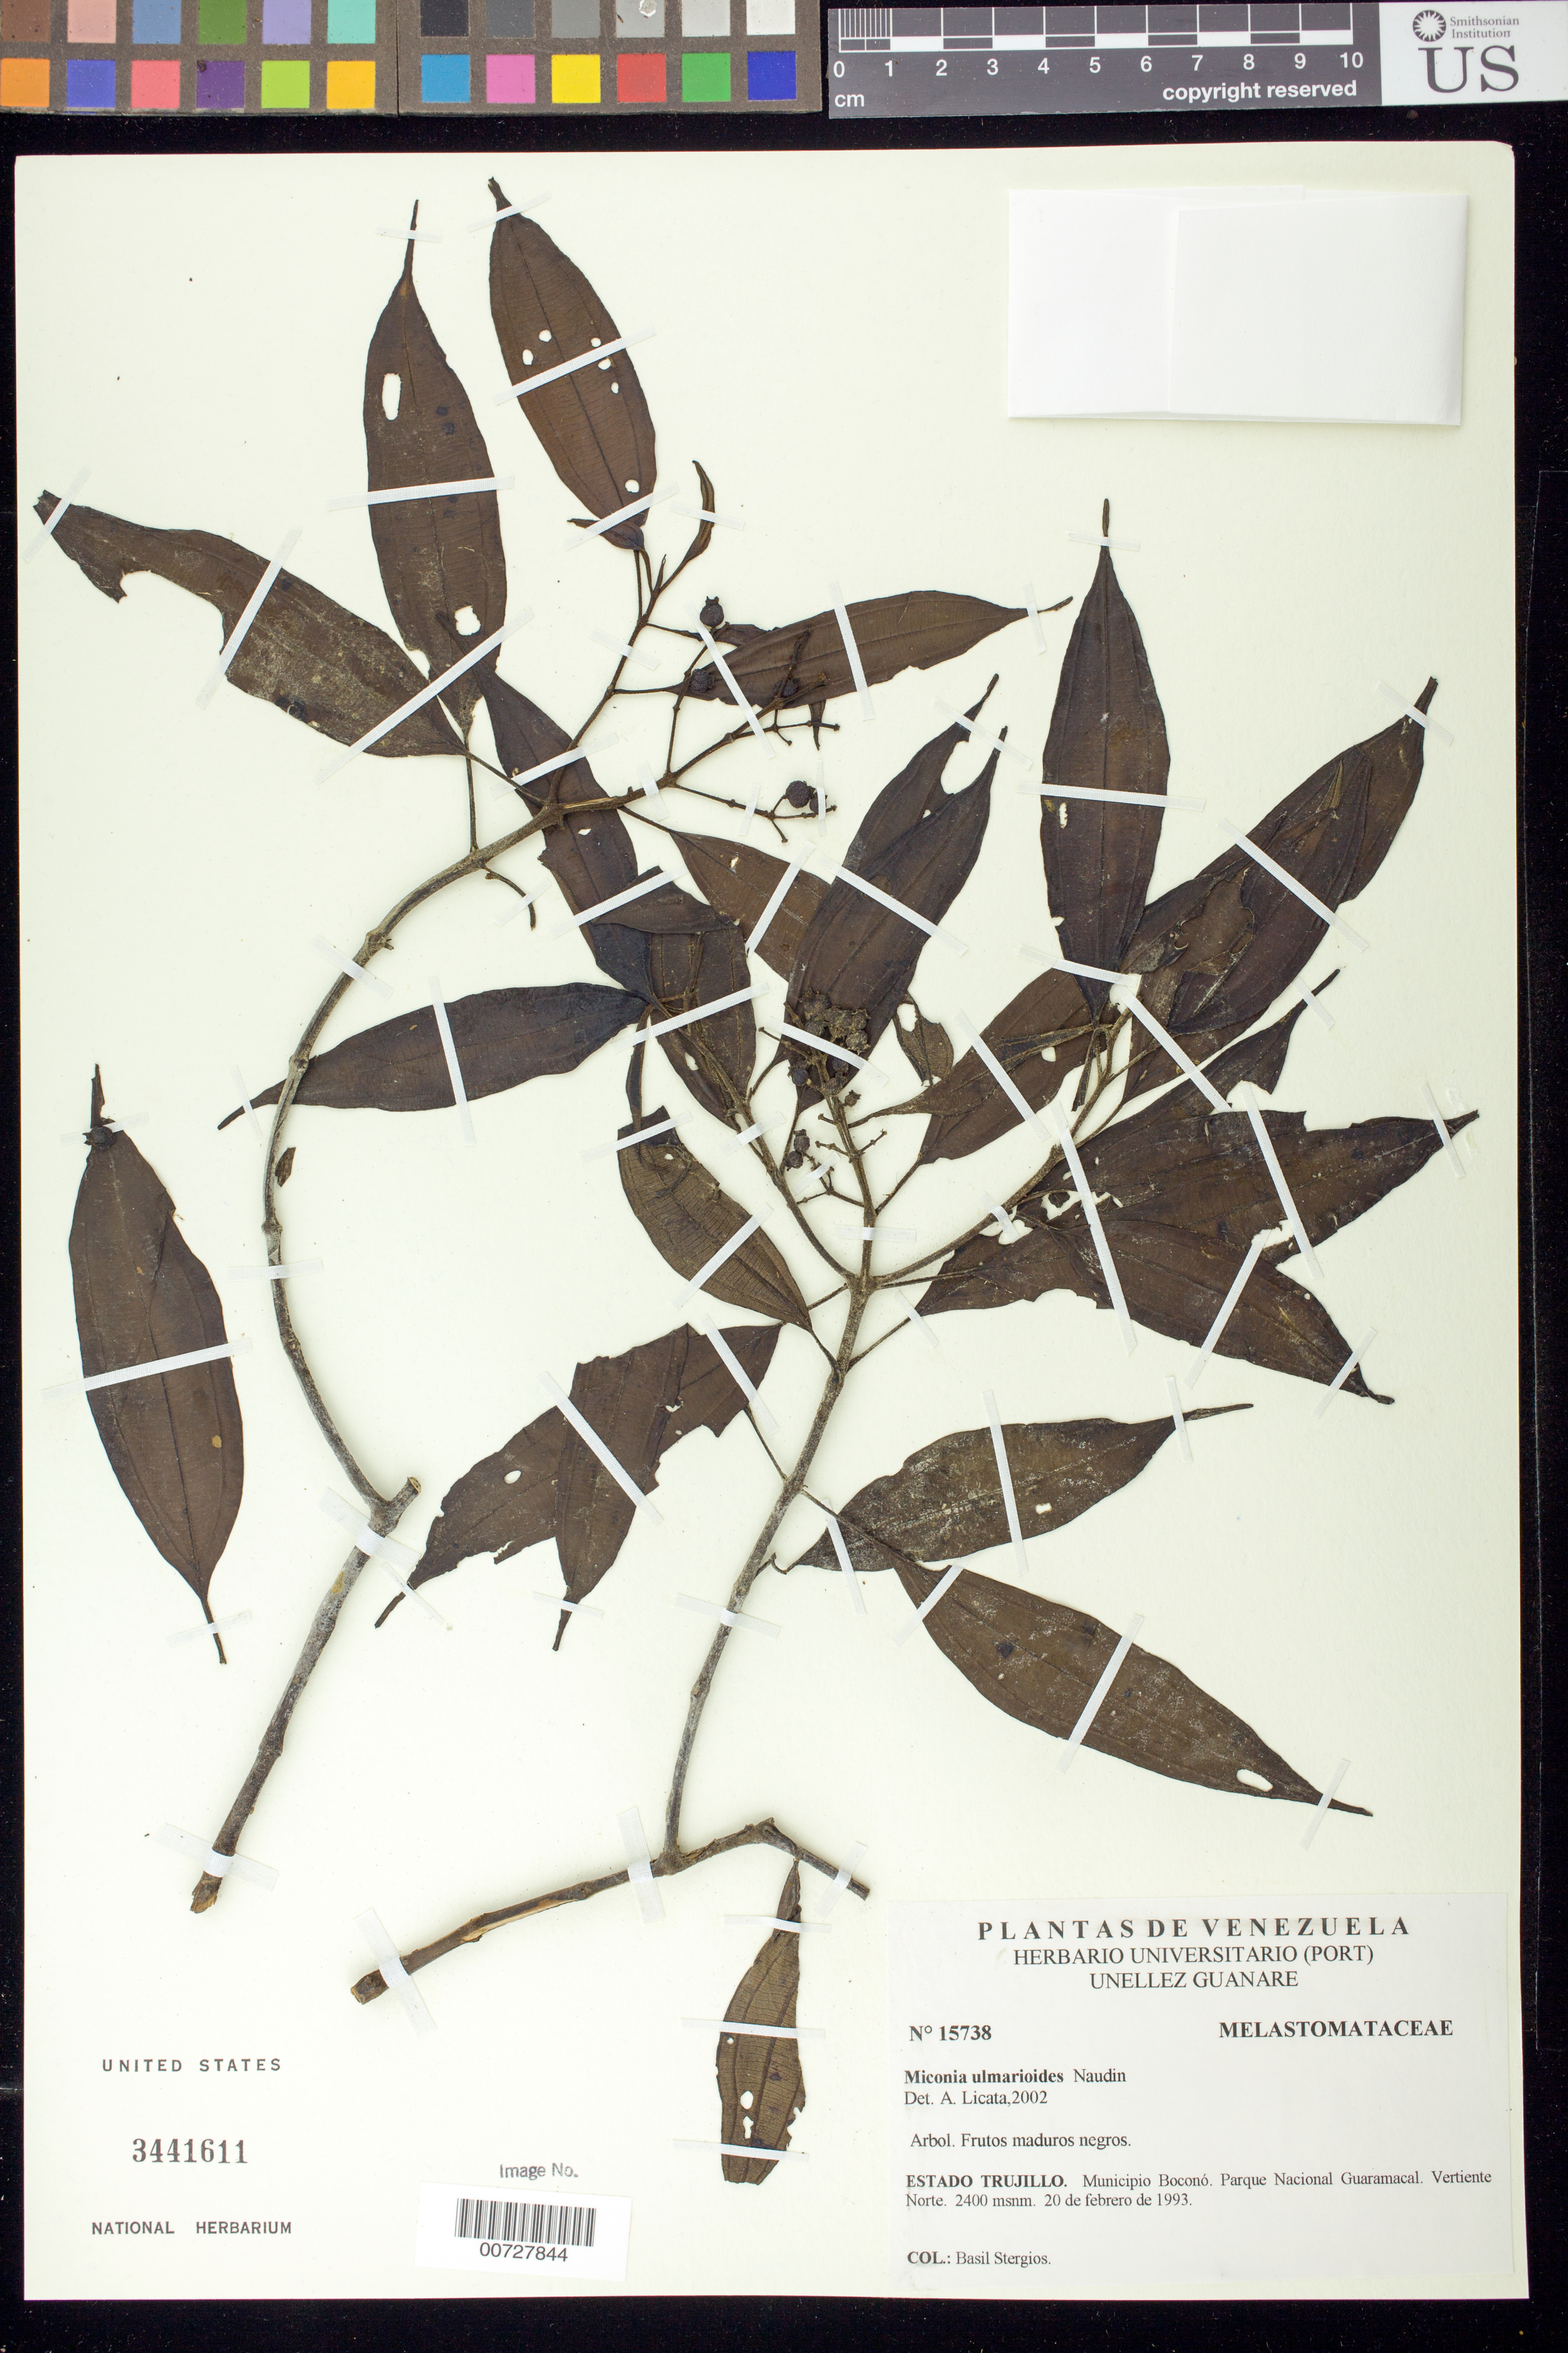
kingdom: Plantae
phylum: Tracheophyta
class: Magnoliopsida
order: Myrtales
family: Melastomataceae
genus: Miconia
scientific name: Miconia ulmarioides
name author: Naudin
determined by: Licata, A., (PORT), Univ. Nac. Exp. de los Llanos Ezequiel Zamora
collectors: B. G. Stergios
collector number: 15738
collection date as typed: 20 Feb 1993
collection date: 1993-02-20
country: Venezuela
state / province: Trujillo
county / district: Boconó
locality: Parque Nacional Guaramacal, vertiente N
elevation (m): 2400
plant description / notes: PORT, US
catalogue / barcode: US 3441611